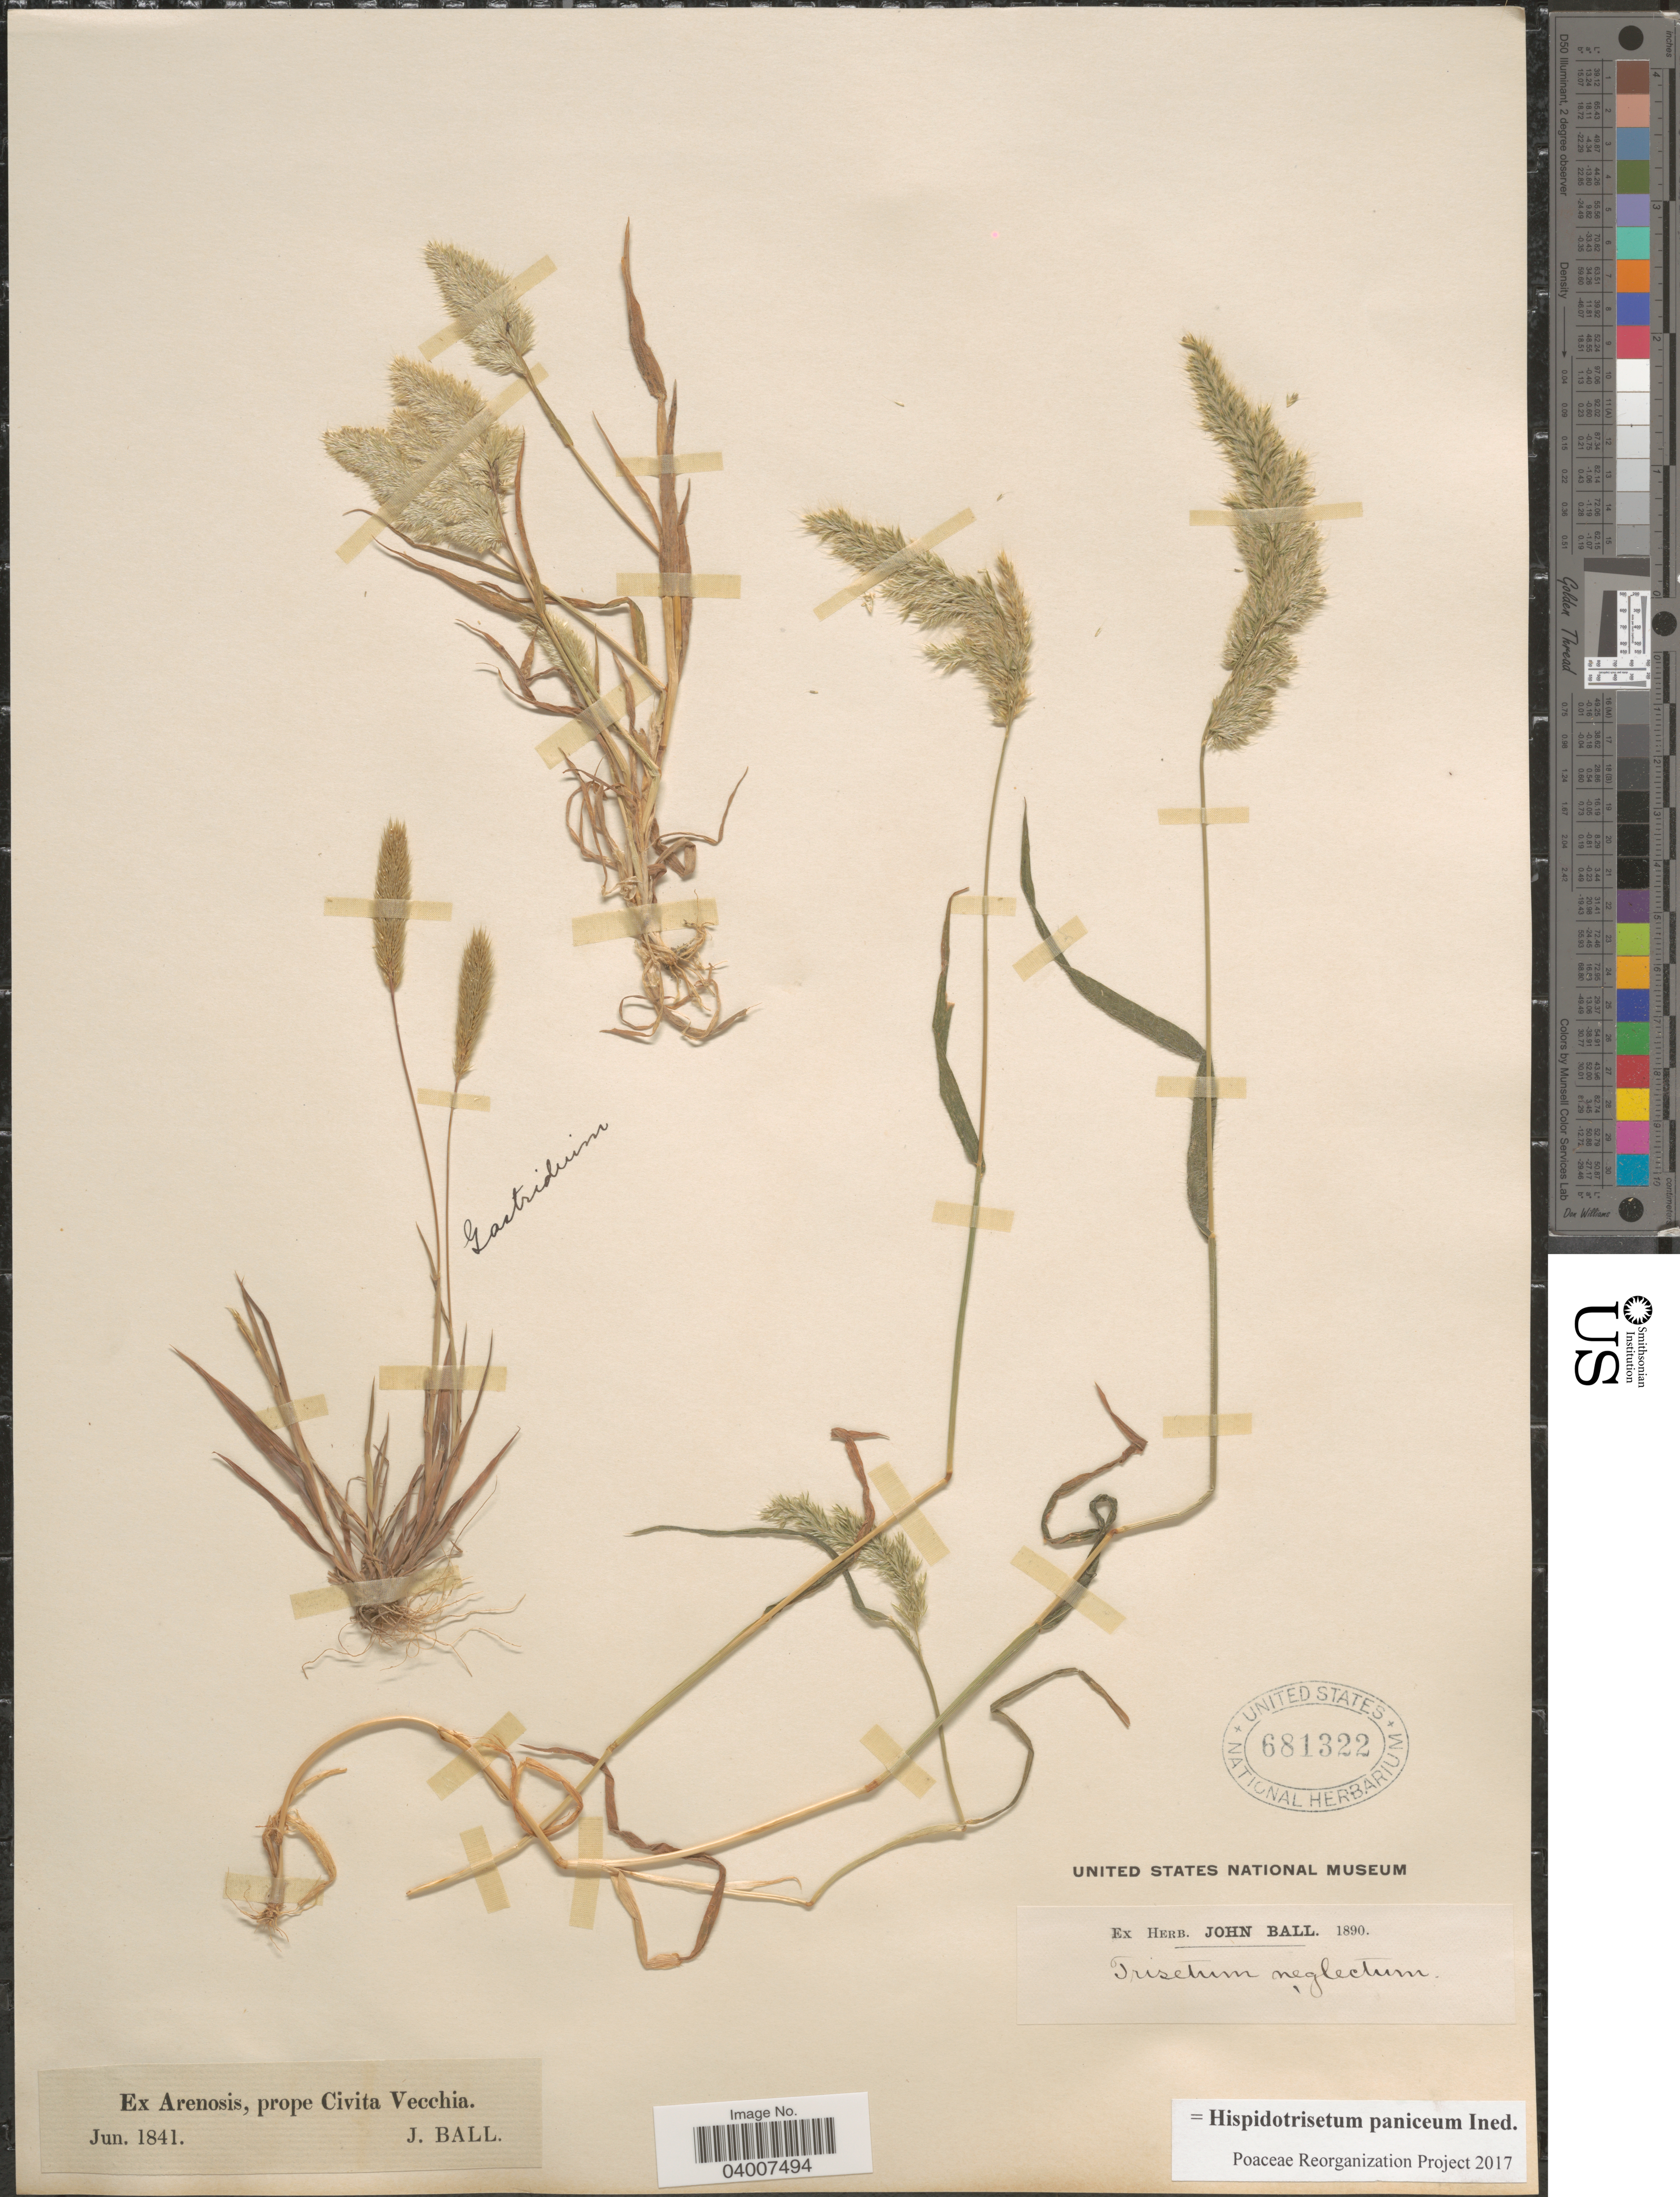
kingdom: Plantae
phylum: Tracheophyta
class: Liliopsida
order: Poales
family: Poaceae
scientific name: Hispidotrisetum paniceum ined.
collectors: J. Ball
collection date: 1841-06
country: Italy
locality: Ex Arenosis, prope Civita Vecchia.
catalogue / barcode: US 681322